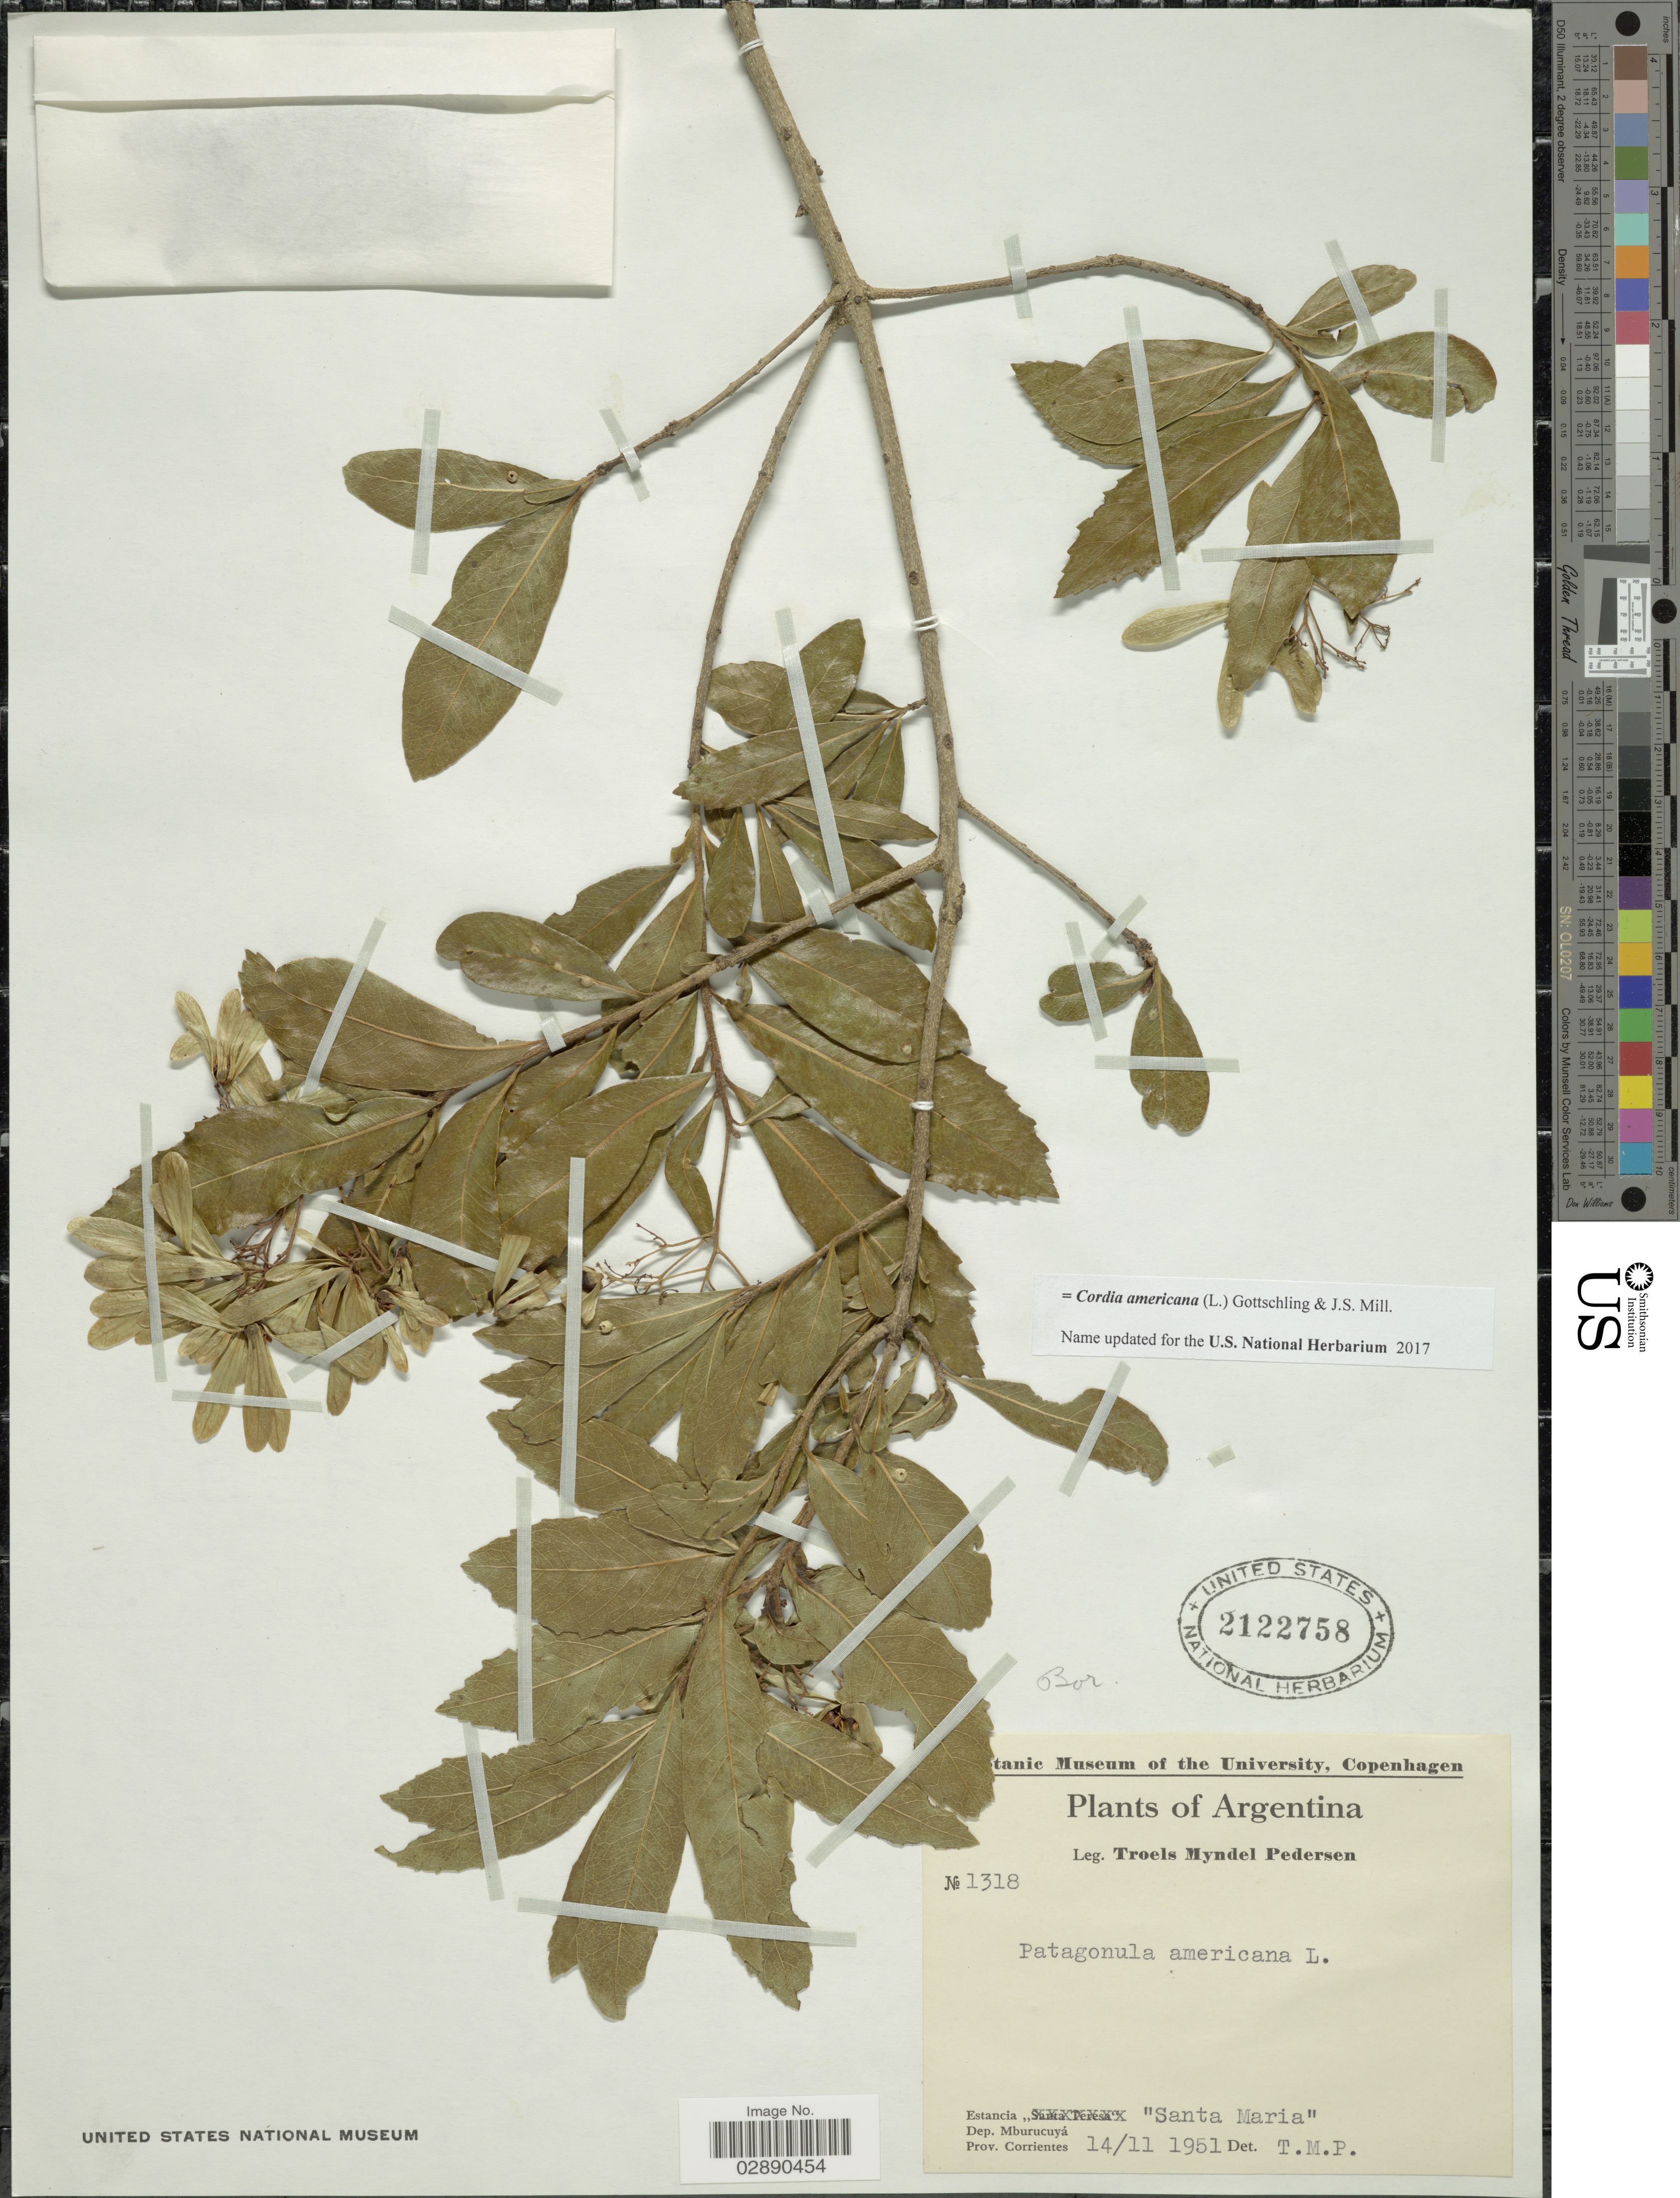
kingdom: Plantae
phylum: Tracheophyta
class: Magnoliopsida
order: Boraginales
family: Cordiaceae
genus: Cordia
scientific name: Cordia americana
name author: (L.) Gottschling & J.S. Mill.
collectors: T. Pederson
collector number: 1318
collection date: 1951-11-14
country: Argentina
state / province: Corrientes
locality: Estancia "Santa Maria", Dep. Mburucuyá, Prov. Corrientes.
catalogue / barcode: US 2122758